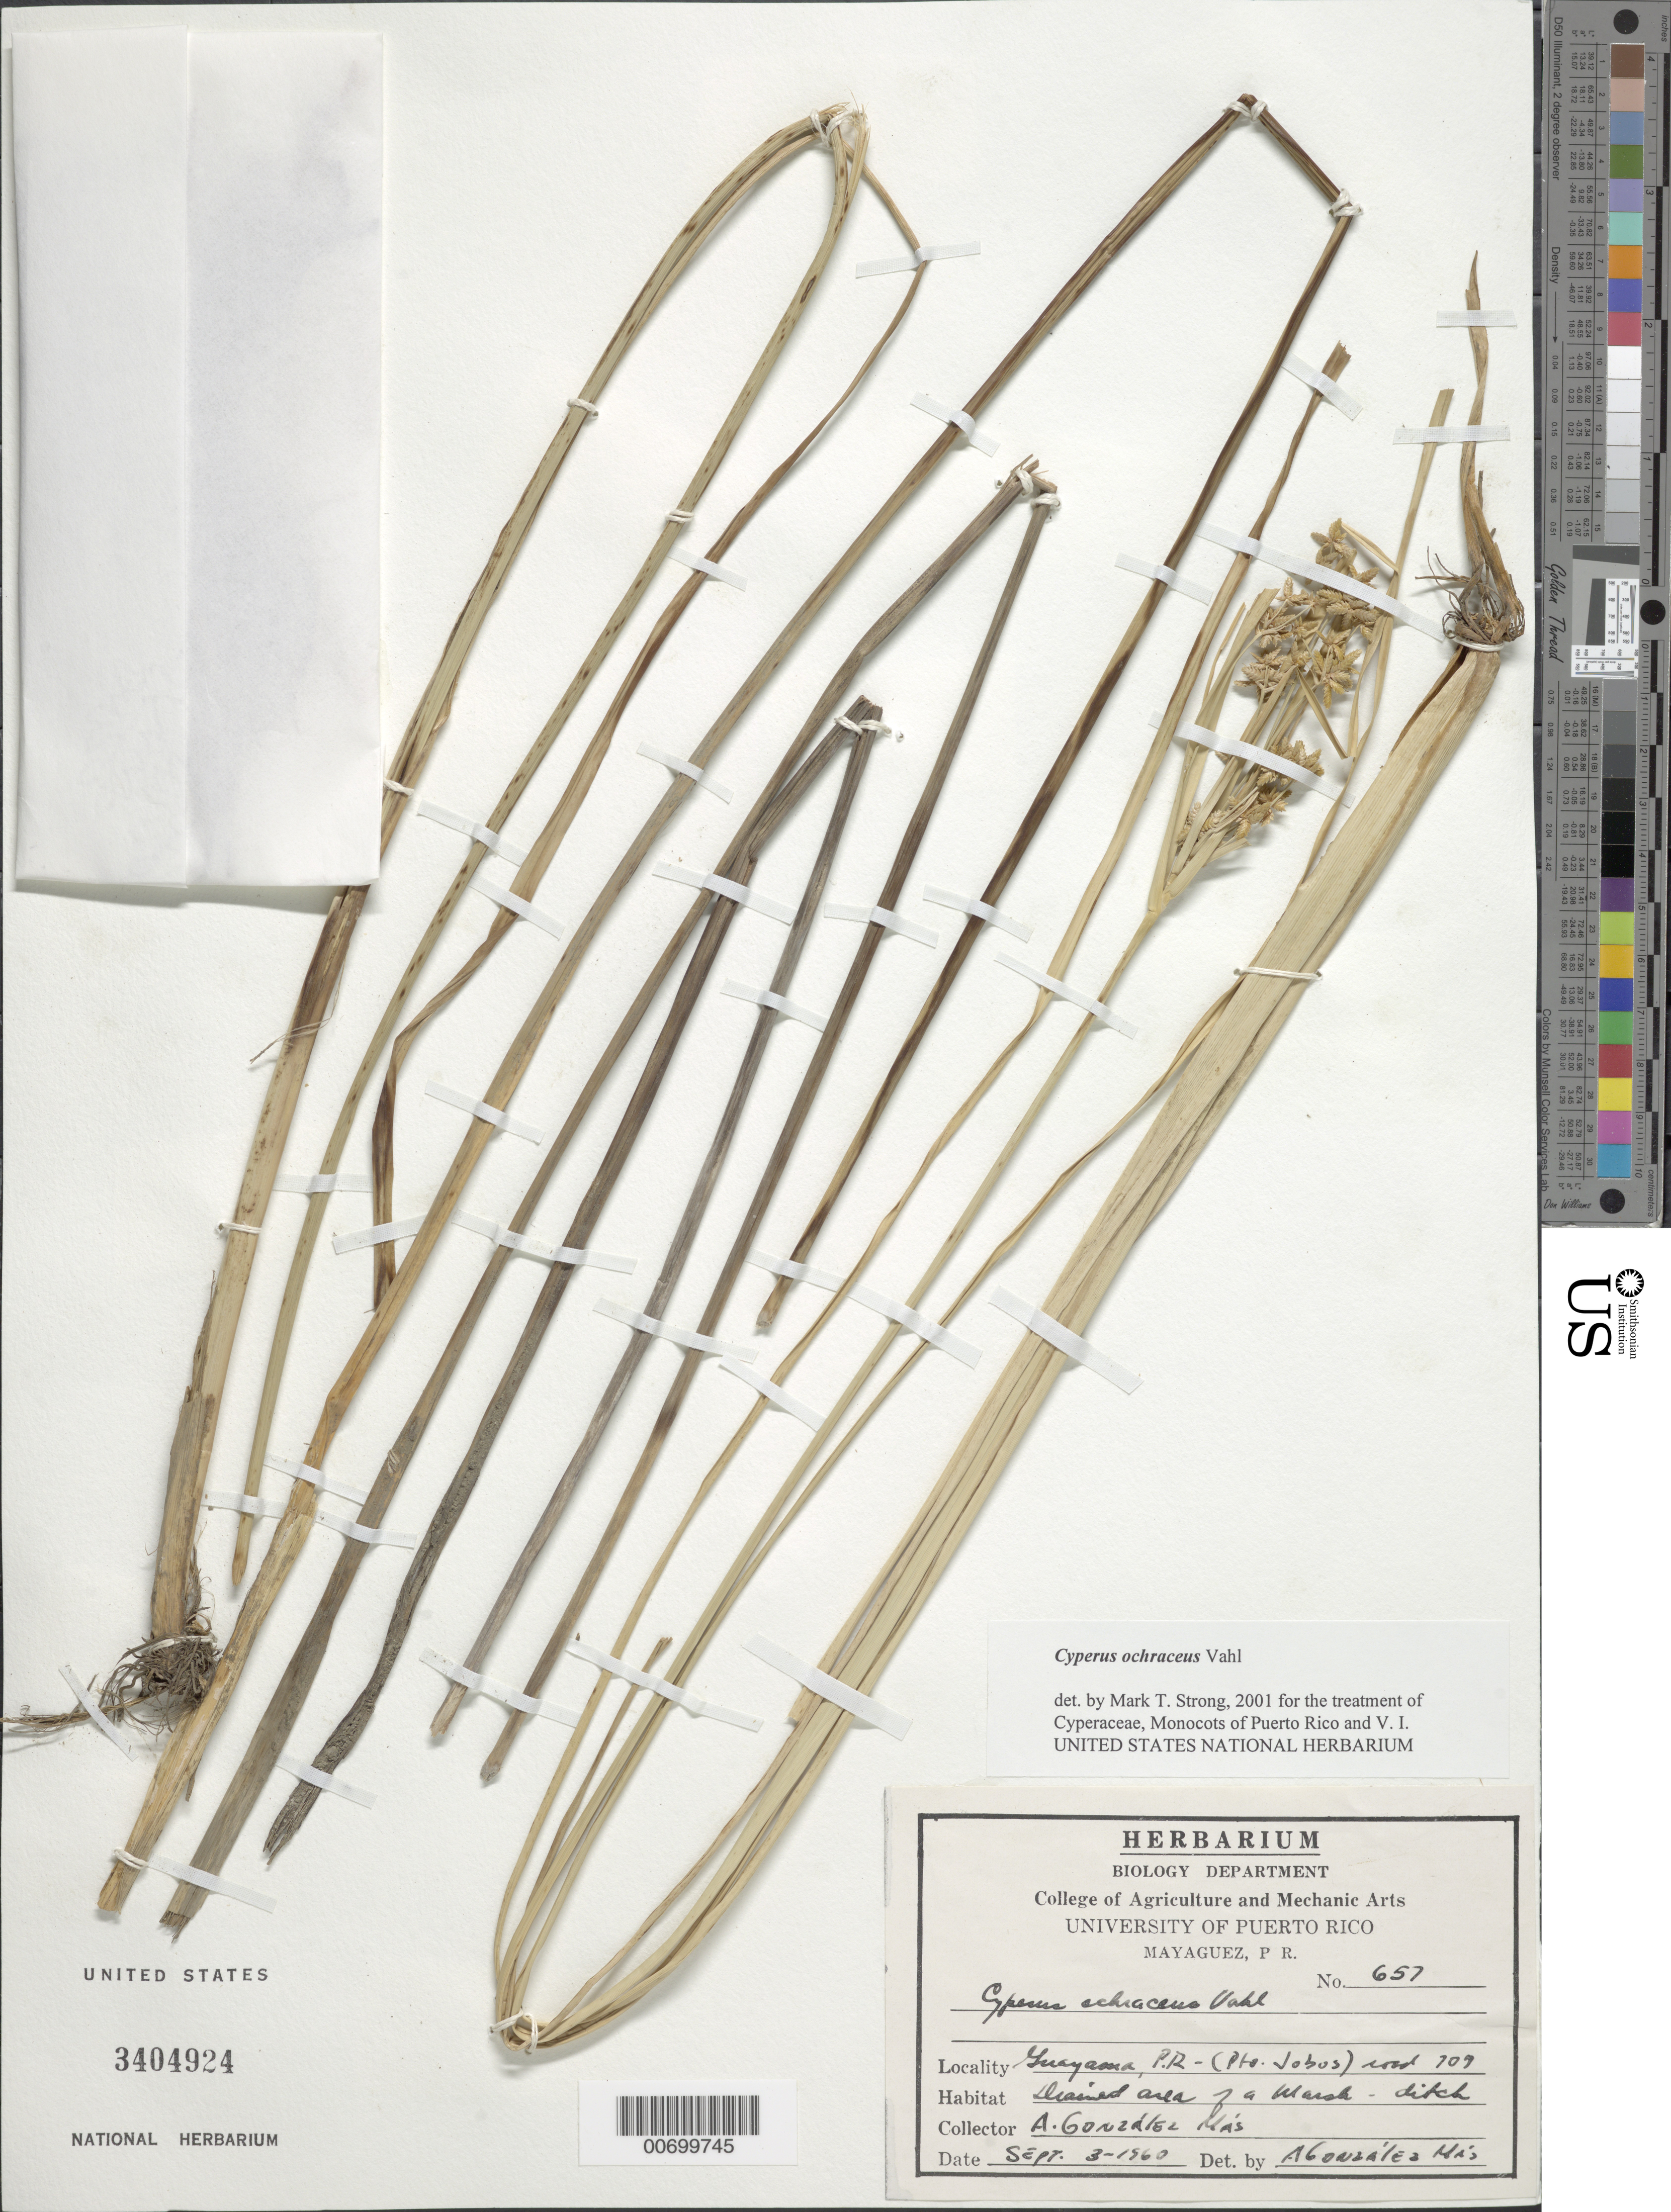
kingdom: Plantae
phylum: Tracheophyta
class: Liliopsida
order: Poales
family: Cyperaceae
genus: Cyperus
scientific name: Cyperus ochraceus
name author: Vahl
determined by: Strong, M. T., (US), Smithsonian Institution - National Museum of Natural History (UNITED STATES)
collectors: A. González Más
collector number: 657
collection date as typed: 03 Sep 1960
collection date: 1960-09-03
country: Puerto Rico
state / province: Guayama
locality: Guayama: Pto. Jobos, Rd. 709.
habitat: Drained area of marsh; ditch.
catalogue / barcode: US 3404924